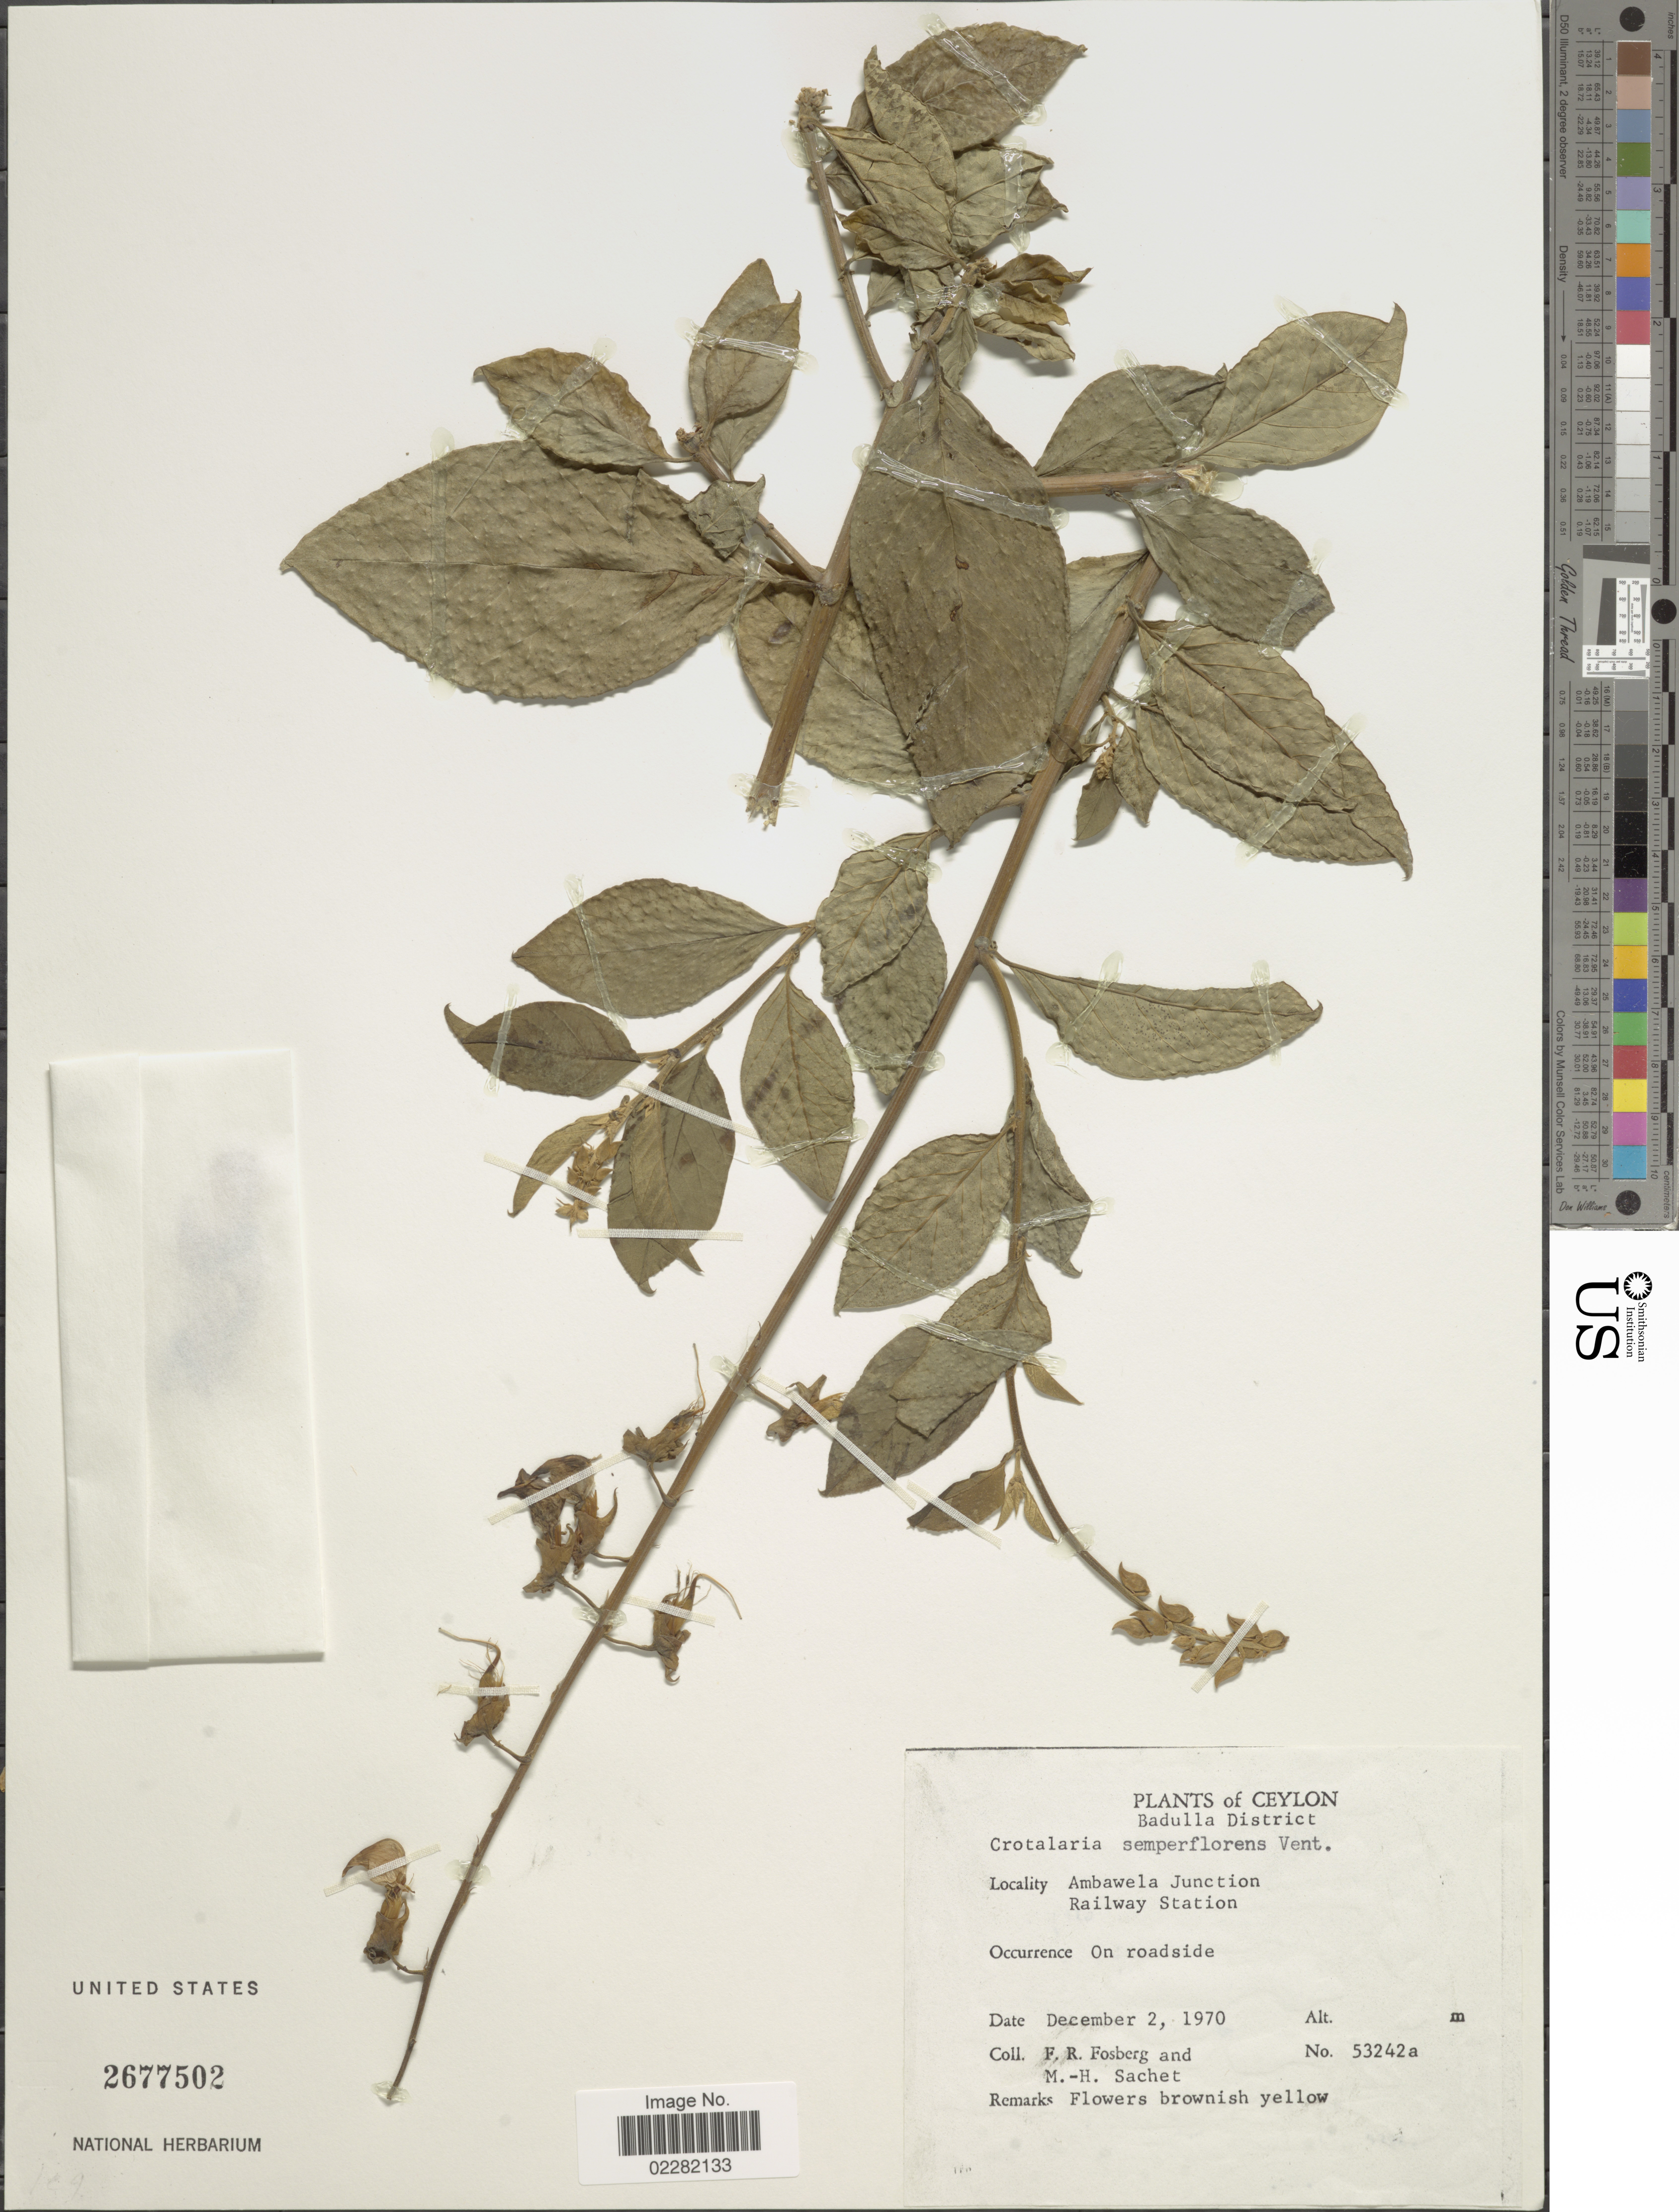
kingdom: Plantae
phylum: Tracheophyta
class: Magnoliopsida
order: Fabales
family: Fabaceae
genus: Crotalaria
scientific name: Crotalaria semperflorens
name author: Vent.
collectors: F. R. Fosberg & M.-H. Sachet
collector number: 53242a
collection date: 1970-12-02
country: Sri Lanka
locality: Ceylon, Badulla District, Ambawela Junction, Railway Station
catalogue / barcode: US 2677502